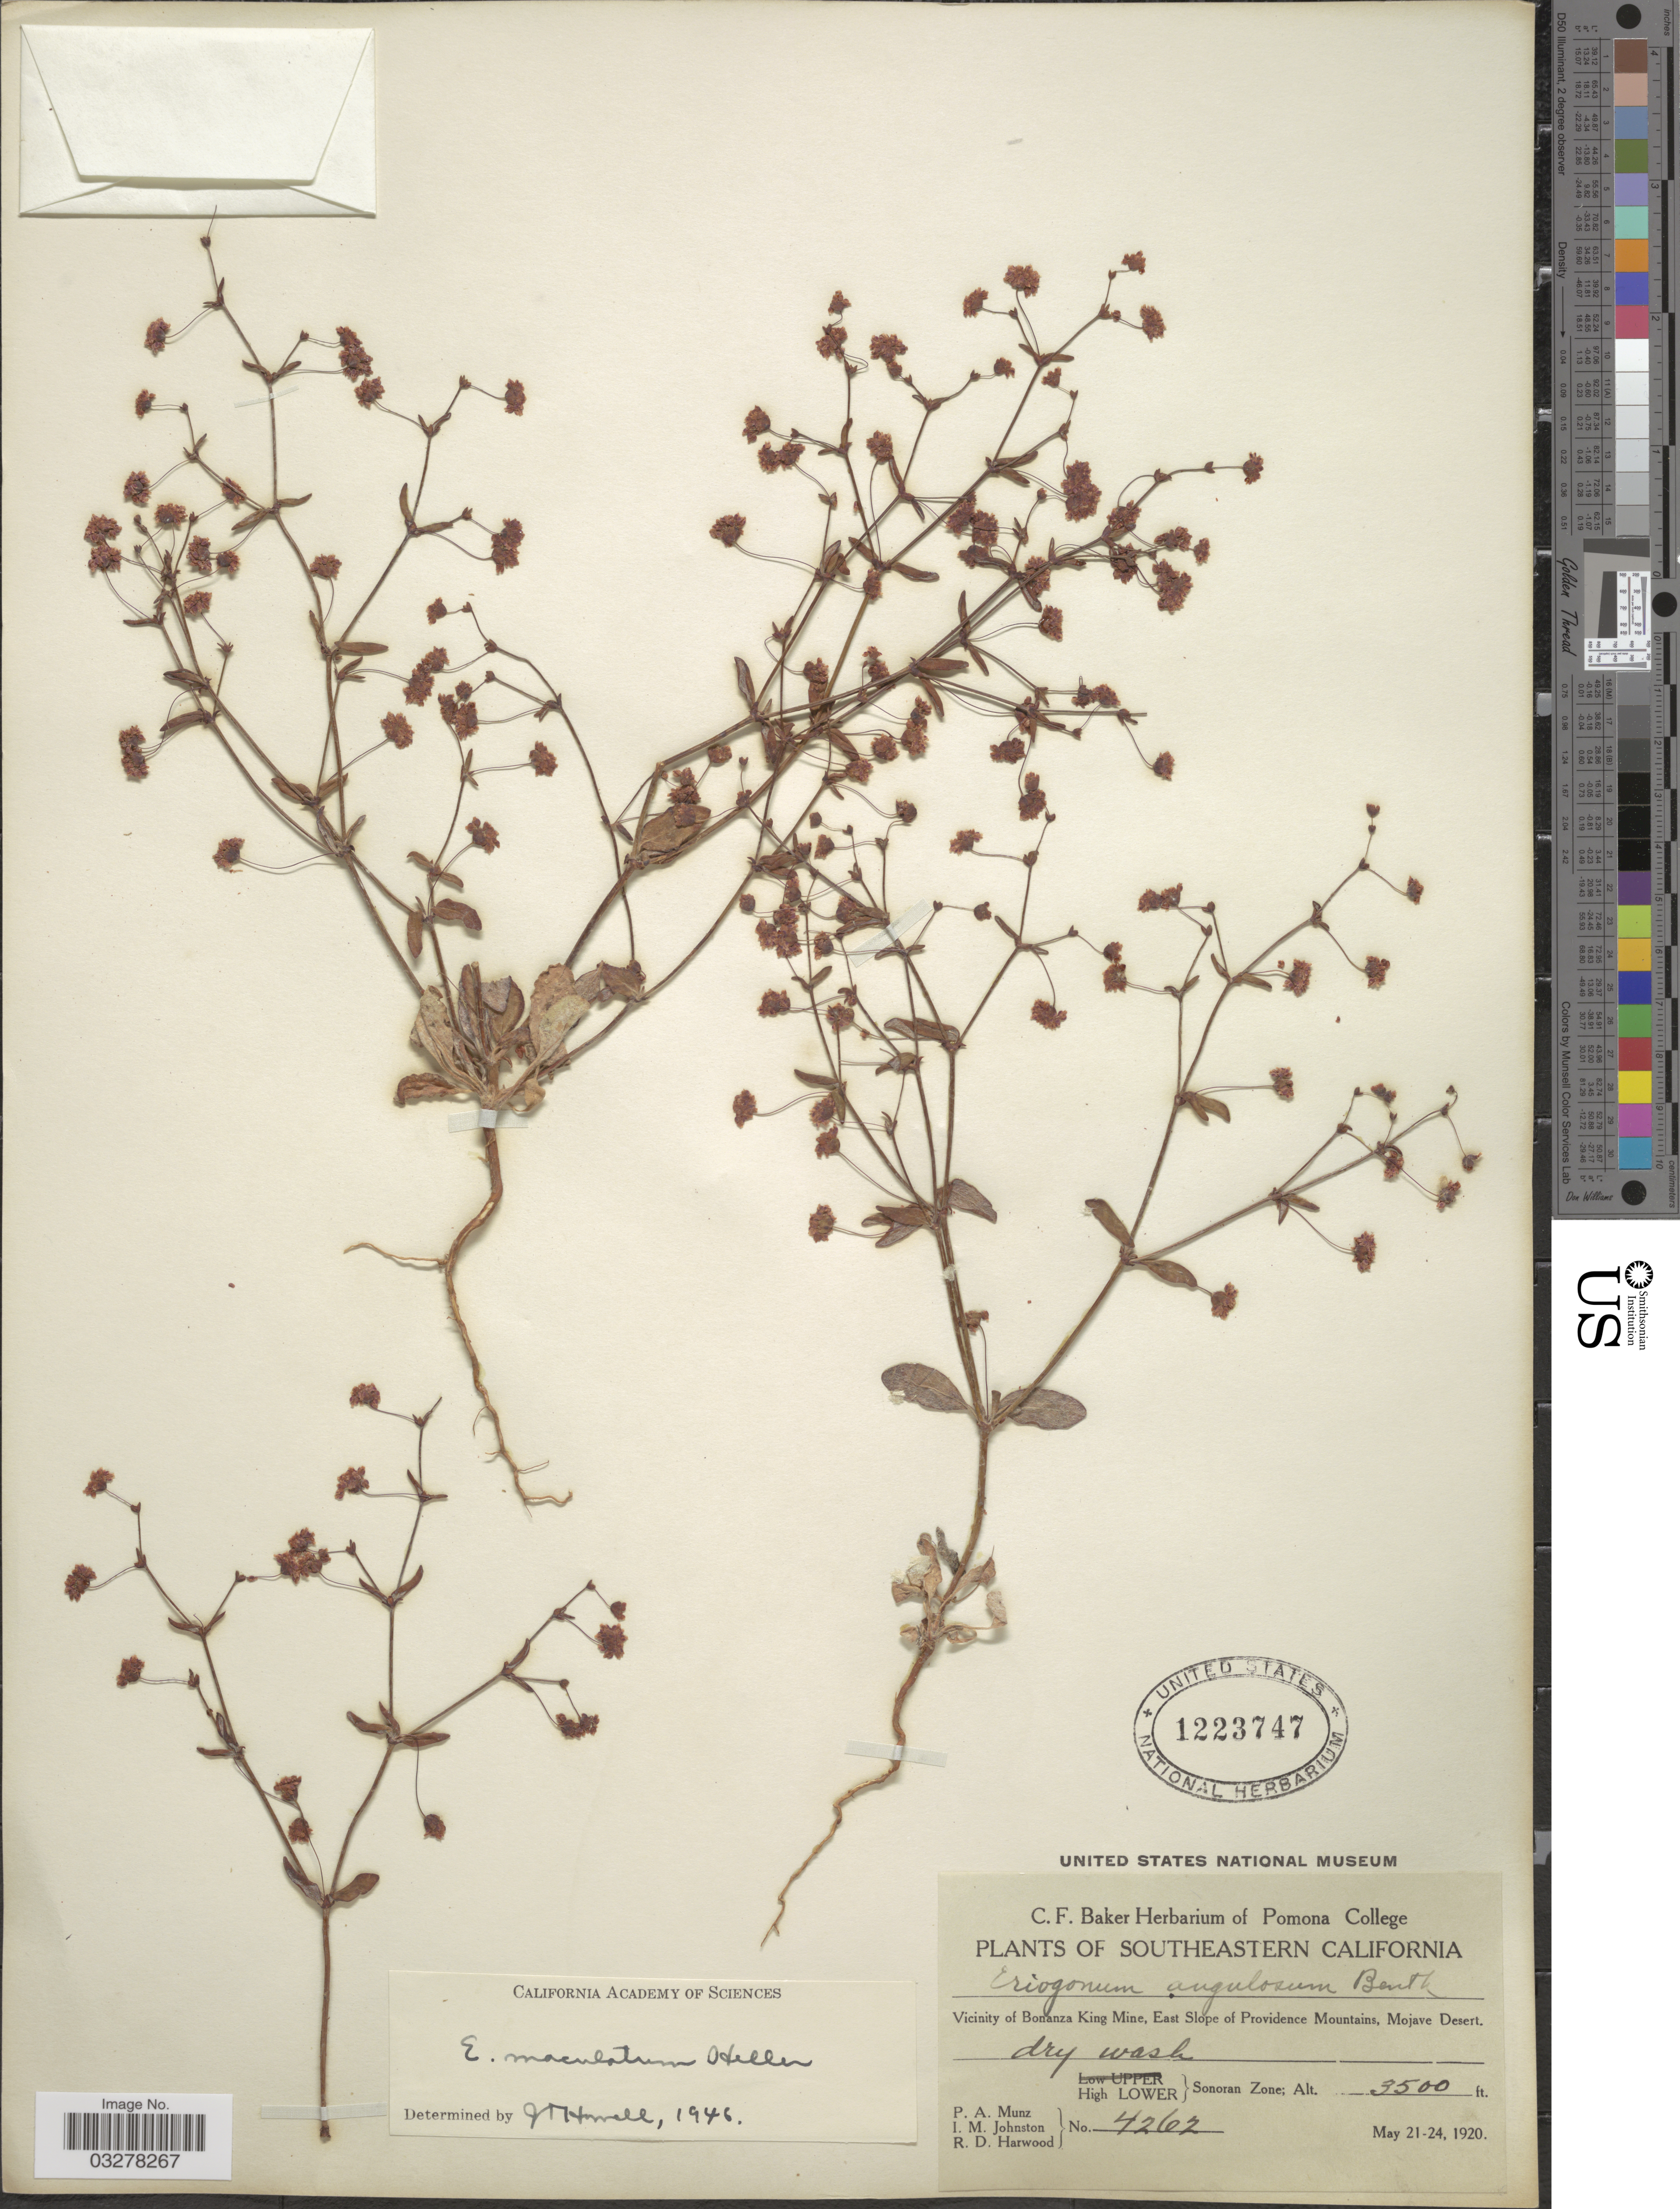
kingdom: Plantae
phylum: Tracheophyta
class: Magnoliopsida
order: Caryophyllales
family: Polygonaceae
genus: Eriogonum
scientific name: Eriogonum maculatum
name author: A. Heller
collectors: P. A. Munz, I.M. Johnston & R. Harwood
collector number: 4262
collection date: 1920-05-21/1920-05-24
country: United States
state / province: California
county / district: San Bernardino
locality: Southeastern California. Vicinity of Bonanza King Mine, East Slope of Providence Mountains, Mojave Desert. High Lower Sonoran Zone.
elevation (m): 1067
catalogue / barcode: US 1223747